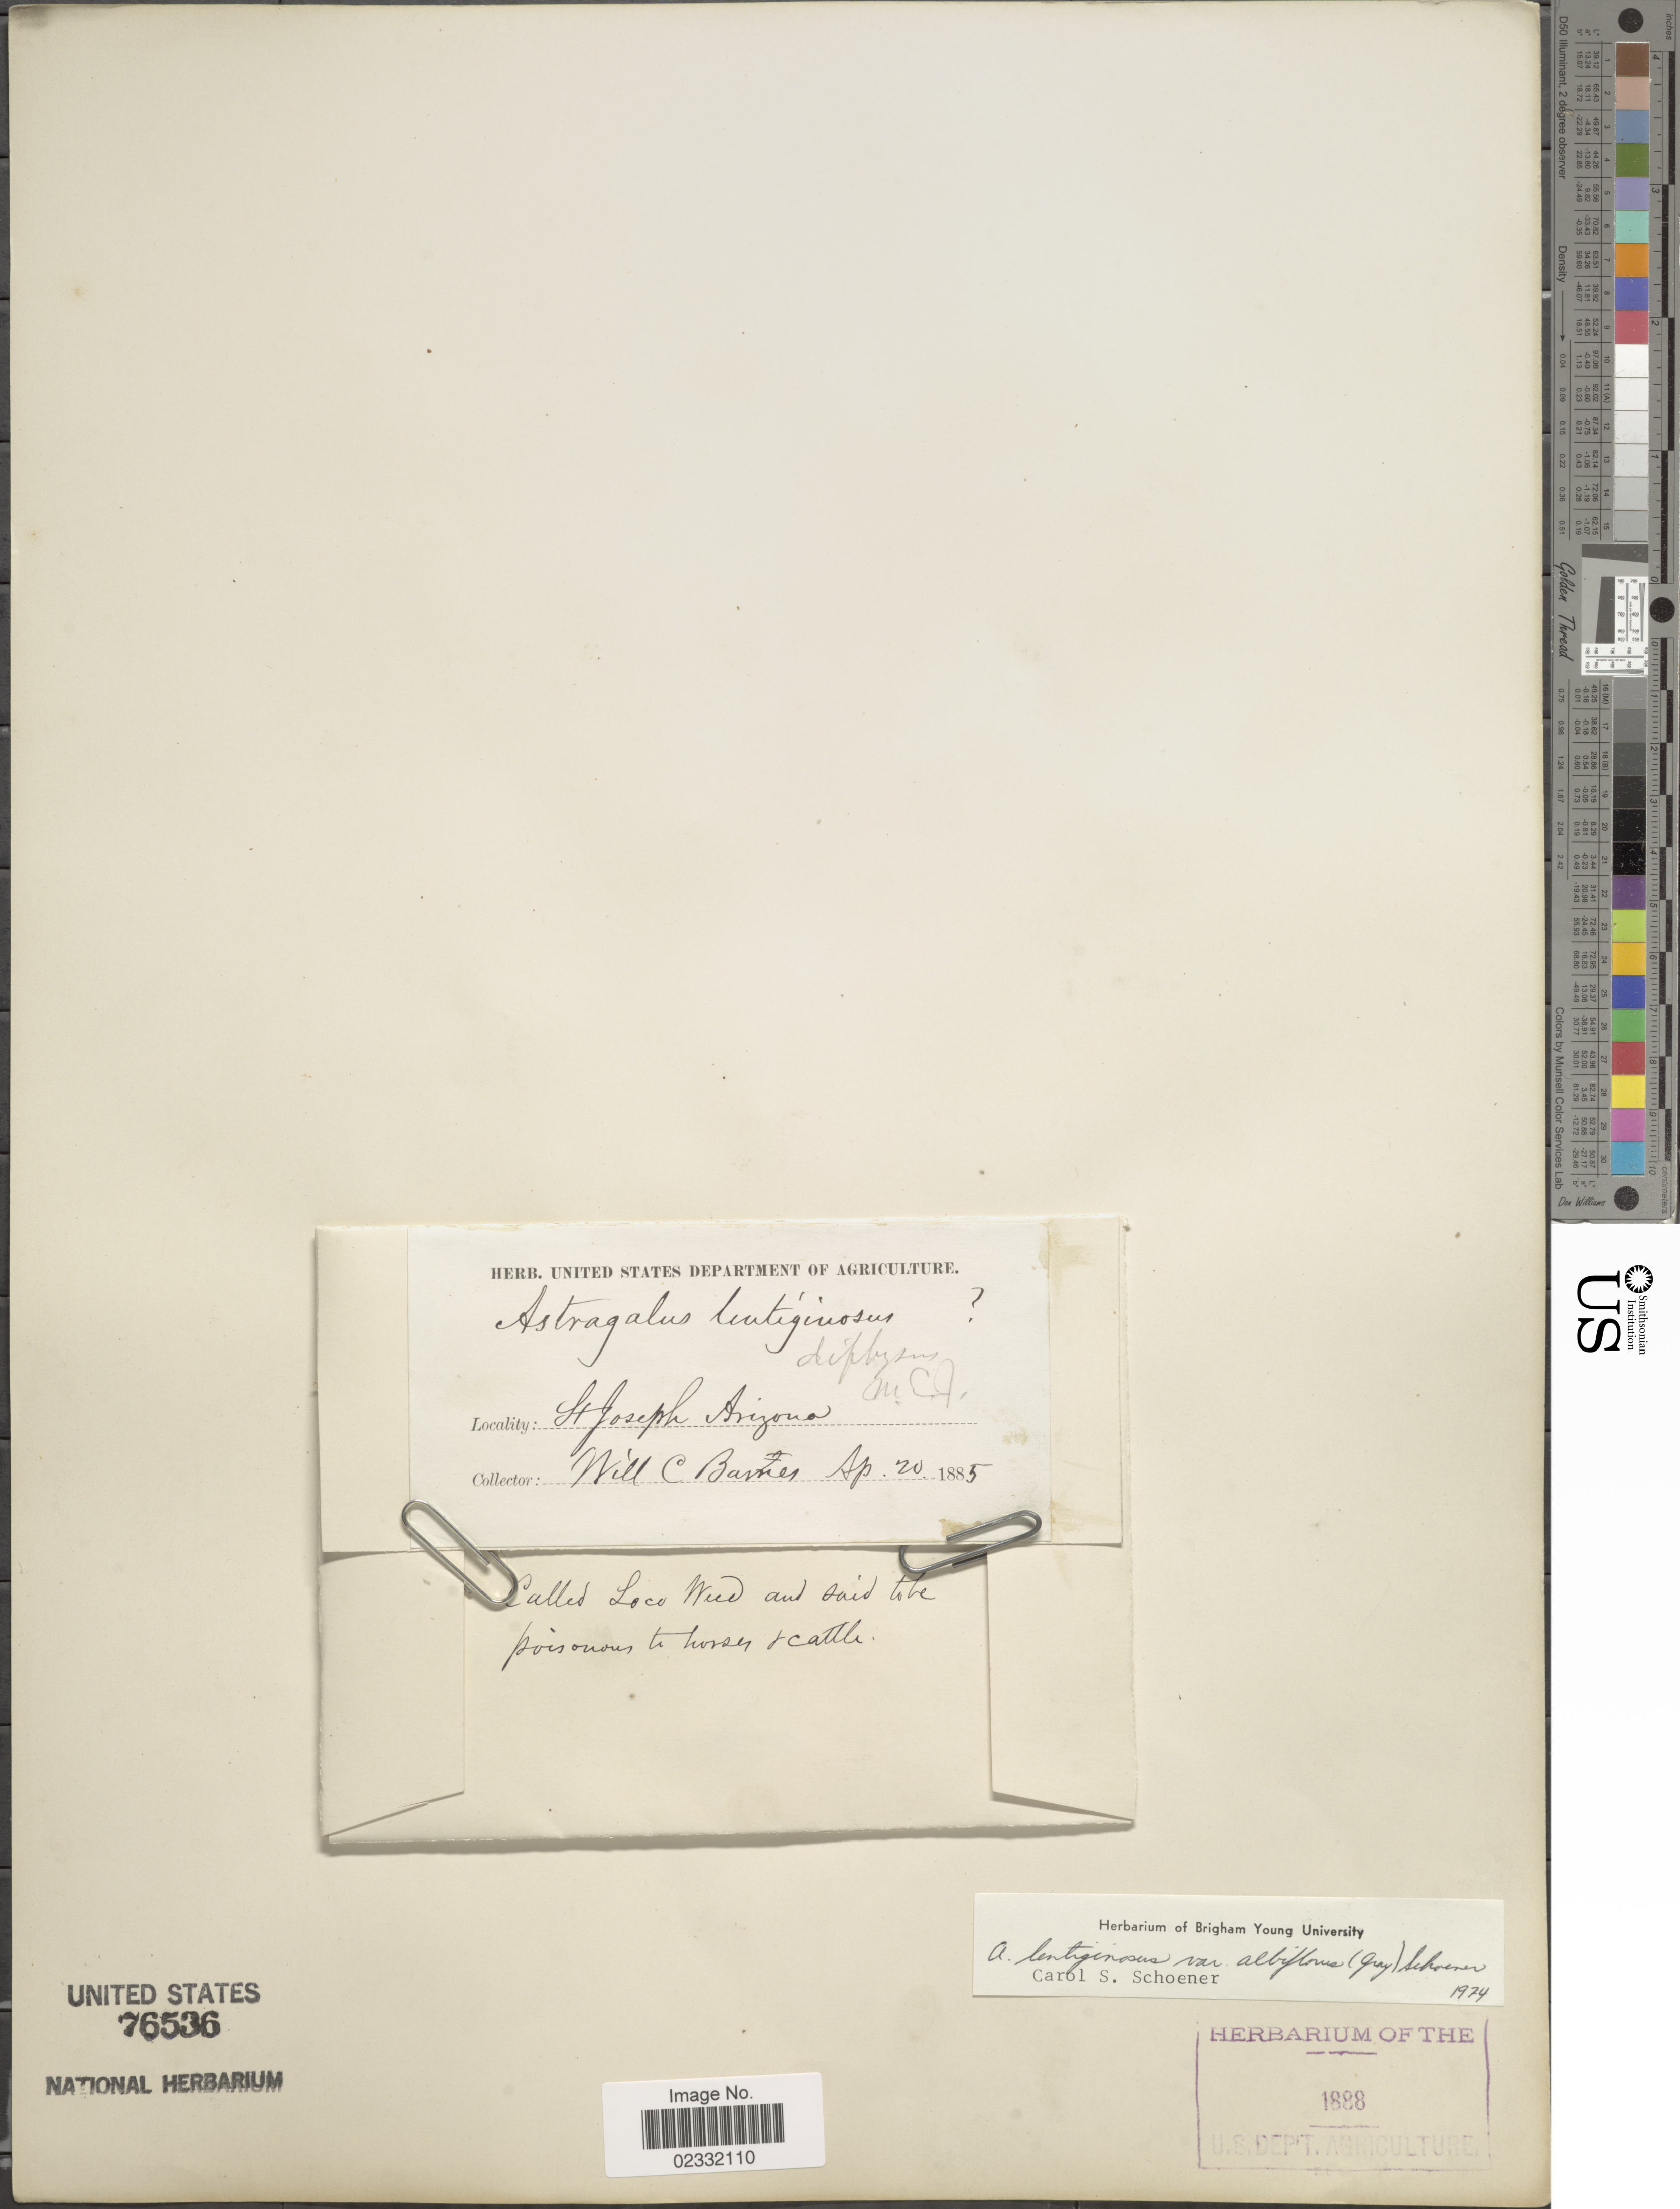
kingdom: Plantae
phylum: Tracheophyta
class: Magnoliopsida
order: Fabales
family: Fabaceae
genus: Astragalus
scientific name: Astragalus lentiginosus var. albiflorus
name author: (A. Gray) Schoener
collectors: W. Barnes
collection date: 1885-04-20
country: United States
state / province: Arizona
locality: St Joseph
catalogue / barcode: US 76536